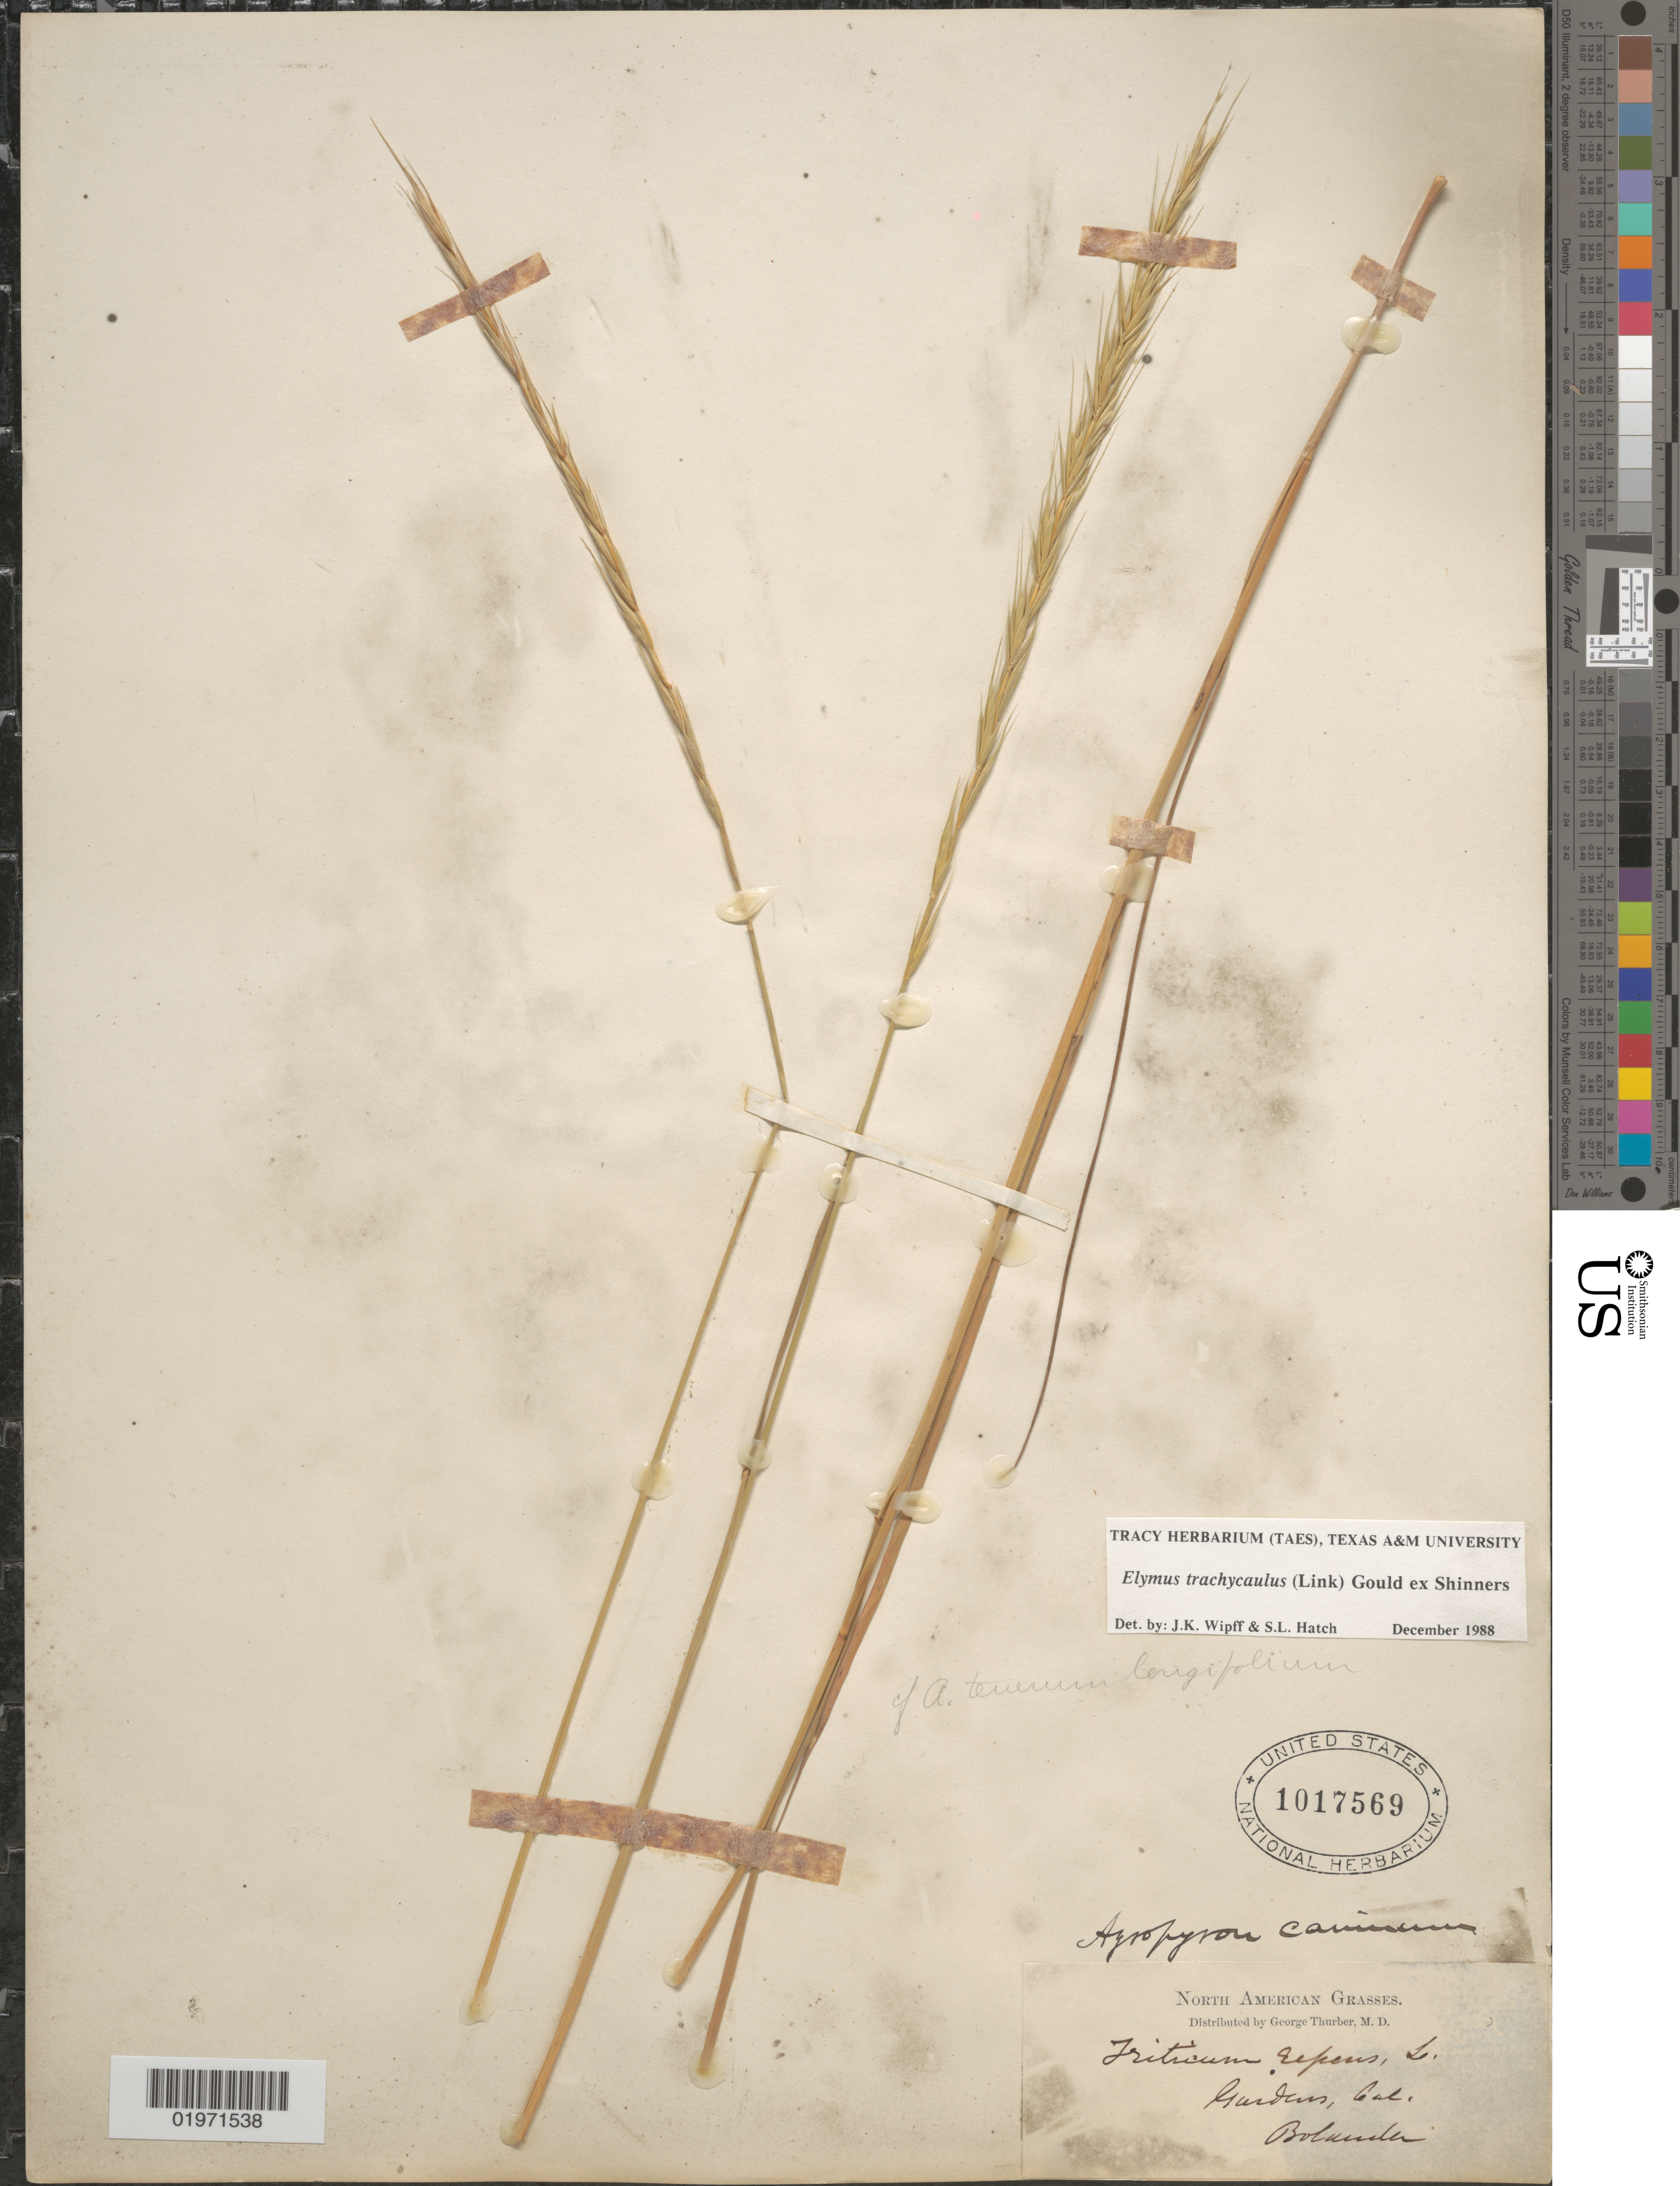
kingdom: Plantae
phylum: Tracheophyta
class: Liliopsida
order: Poales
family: Poaceae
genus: Elymus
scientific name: Elymus trachycaulus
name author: (Link) Gould ex Shinners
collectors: -. Bolander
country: United States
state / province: California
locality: Gardens.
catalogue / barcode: US 1017569